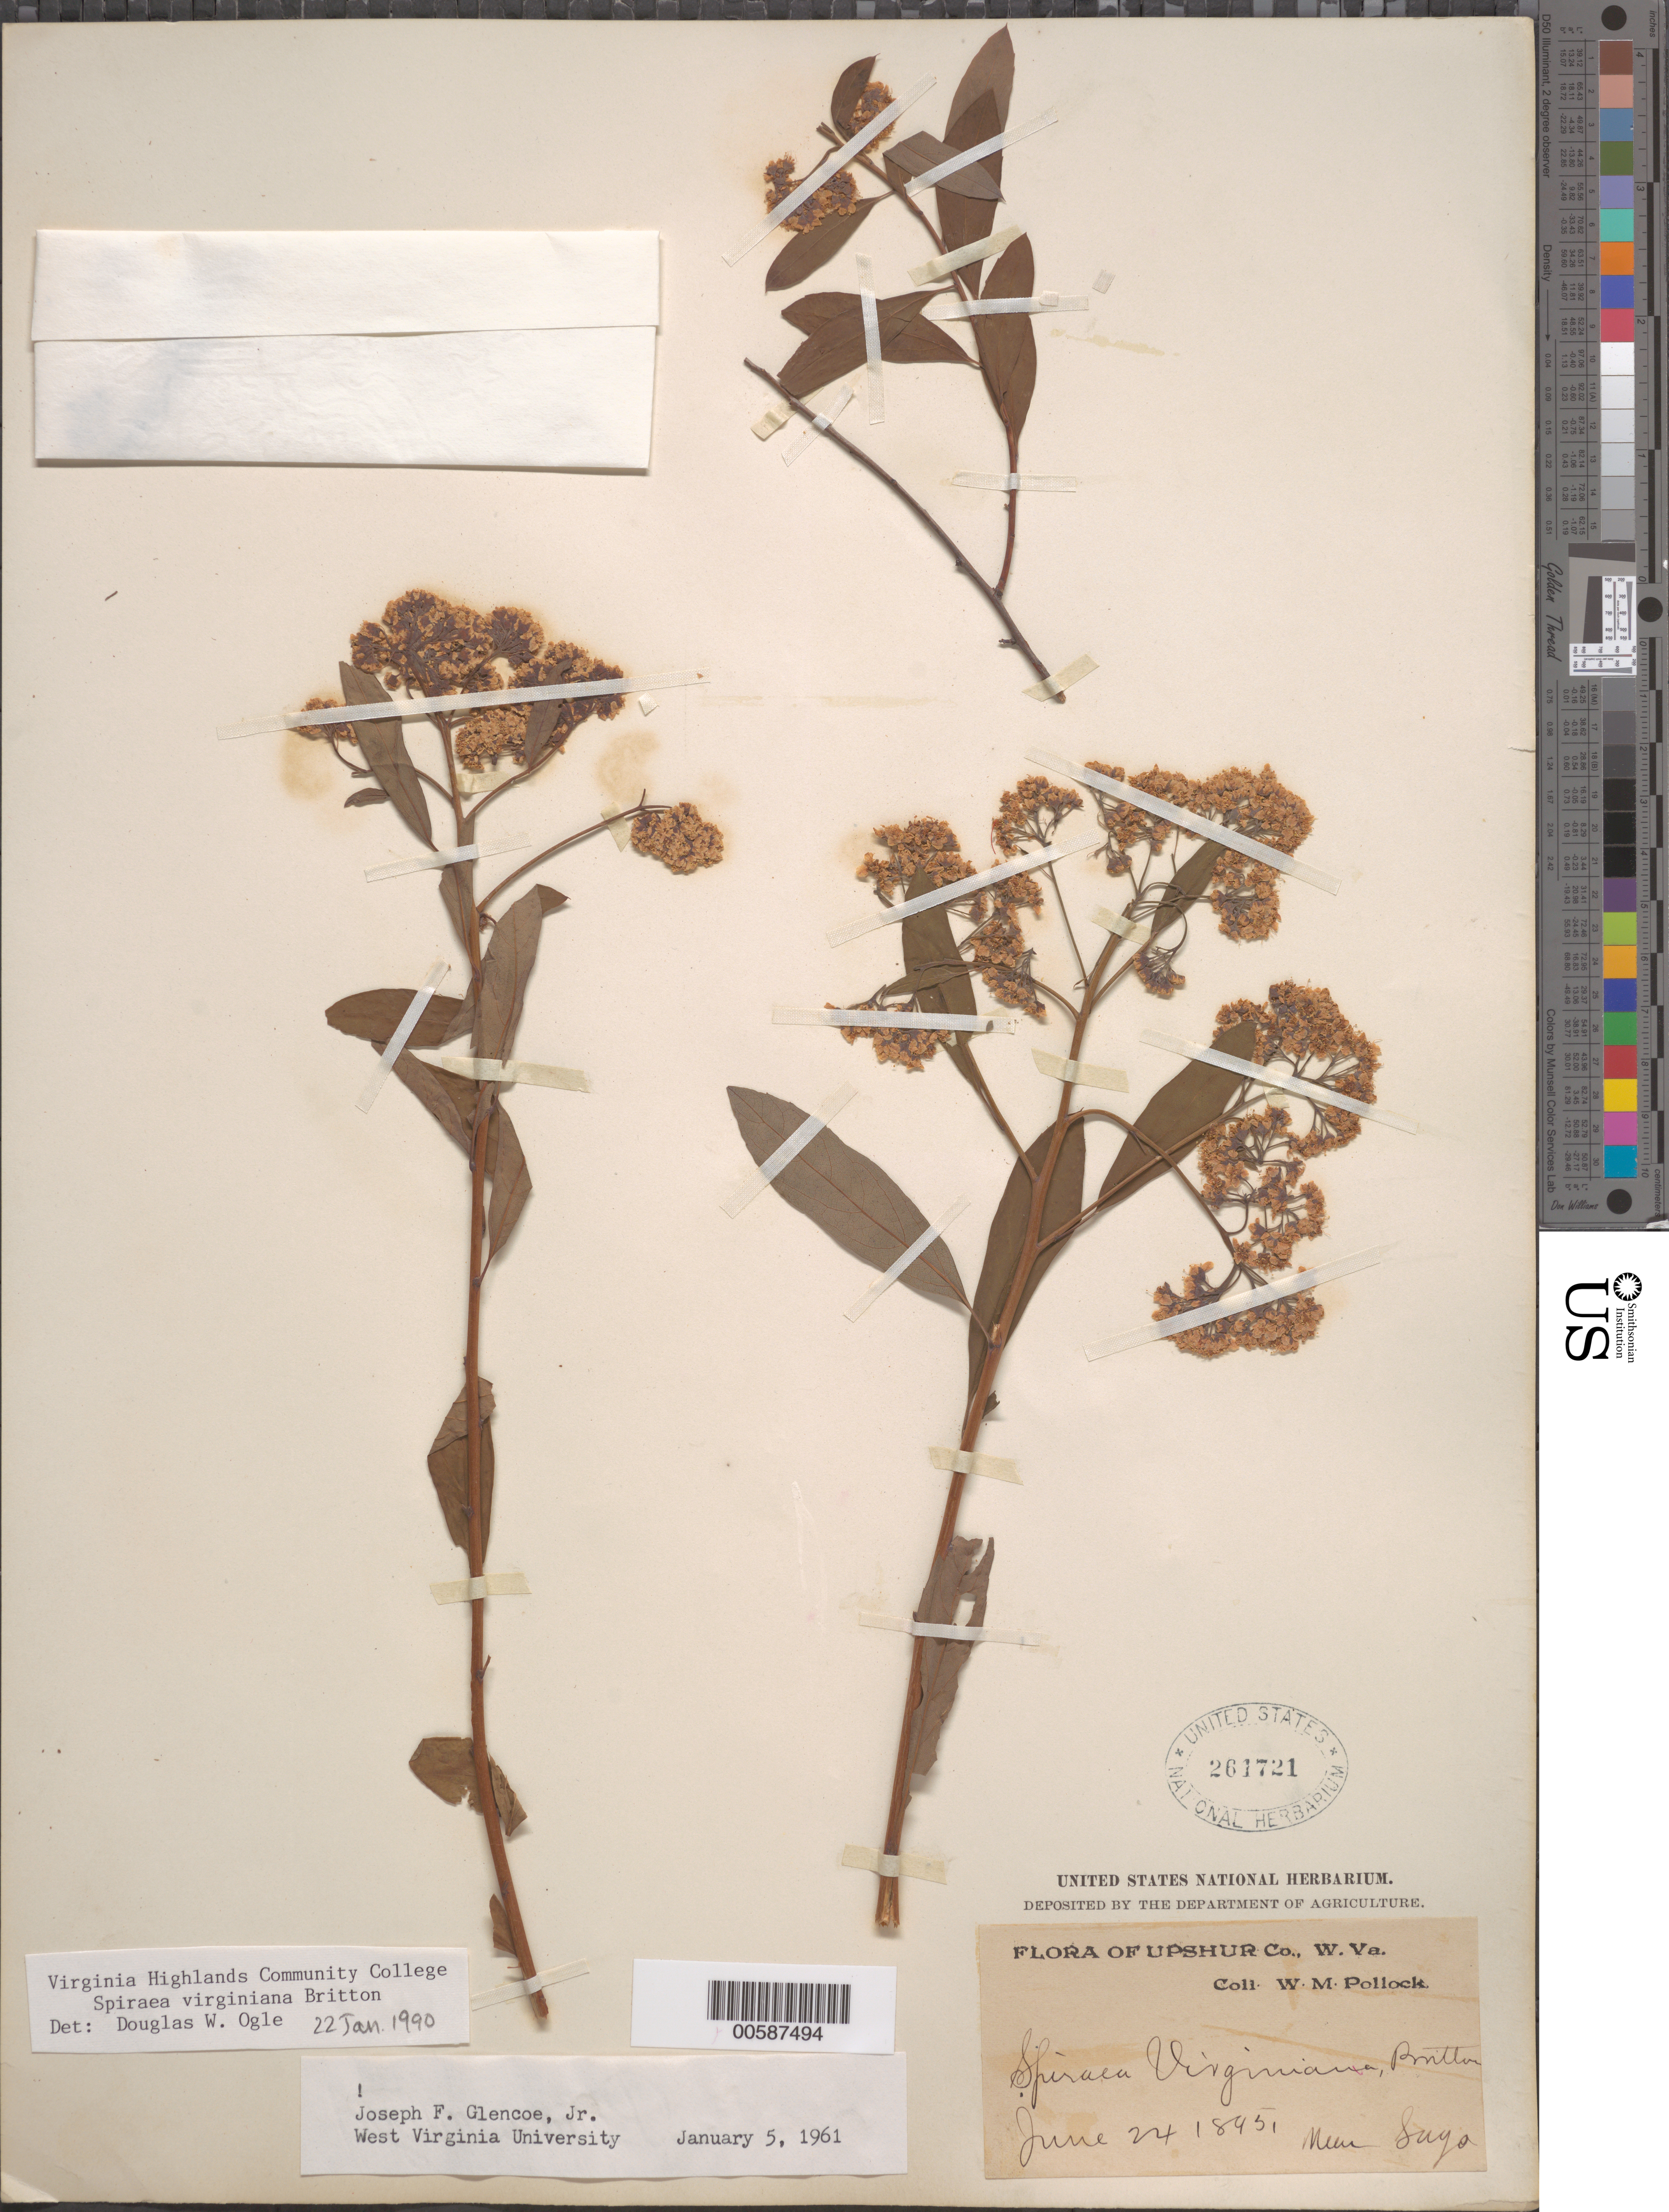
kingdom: Plantae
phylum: Tracheophyta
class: Magnoliopsida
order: Rosales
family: Rosaceae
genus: Spiraea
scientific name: Spiraea virginiana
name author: Britton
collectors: W. M. Pollock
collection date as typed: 24 Jun 1895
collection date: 1895-06-24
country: United States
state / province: West Virginia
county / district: Upshur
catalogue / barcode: US 261721